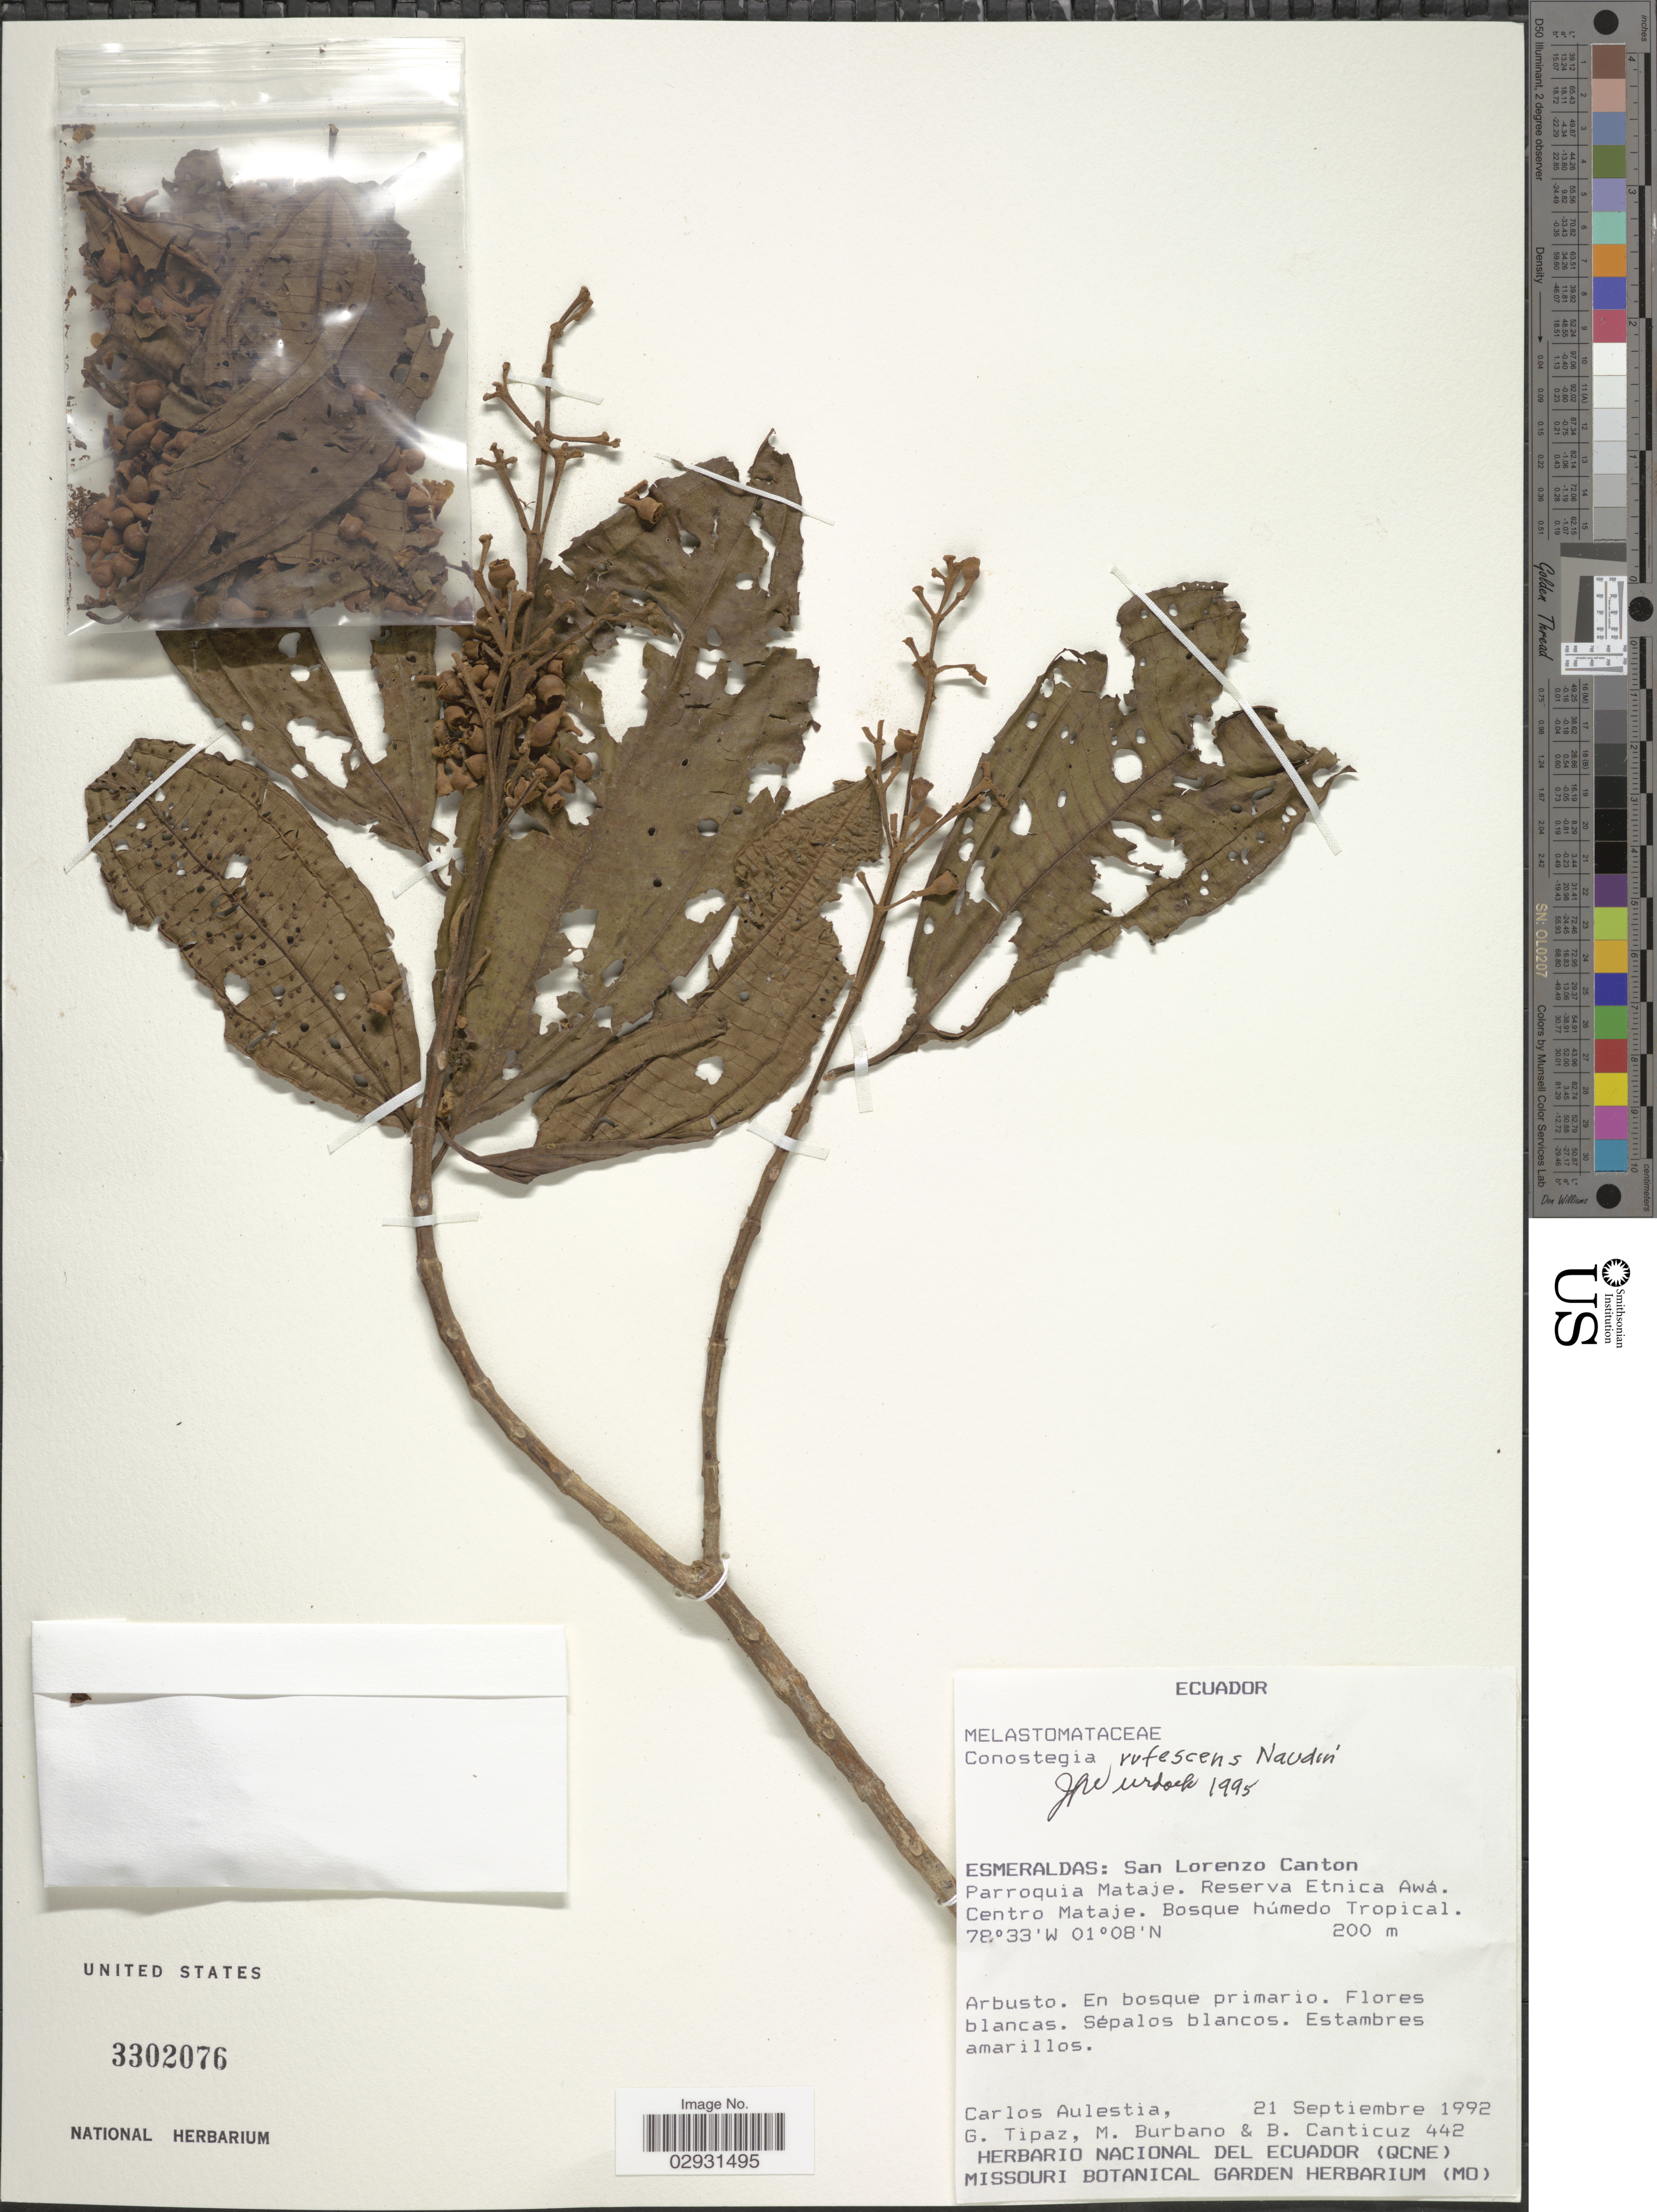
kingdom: Plantae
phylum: Tracheophyta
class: Magnoliopsida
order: Myrtales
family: Melastomataceae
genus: Conostegia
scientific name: Conostegia rufescens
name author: Naudin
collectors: C. Aulestia, G. Tipaz, M. Burbano & B. Canticuz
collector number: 42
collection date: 1992-09-21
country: Ecuador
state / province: Esmeraldas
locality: San Lorenzo Canton, Parroquia Mataje. Reserva Etnica Awá. Centro Mataje.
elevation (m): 200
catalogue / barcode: US 3302076